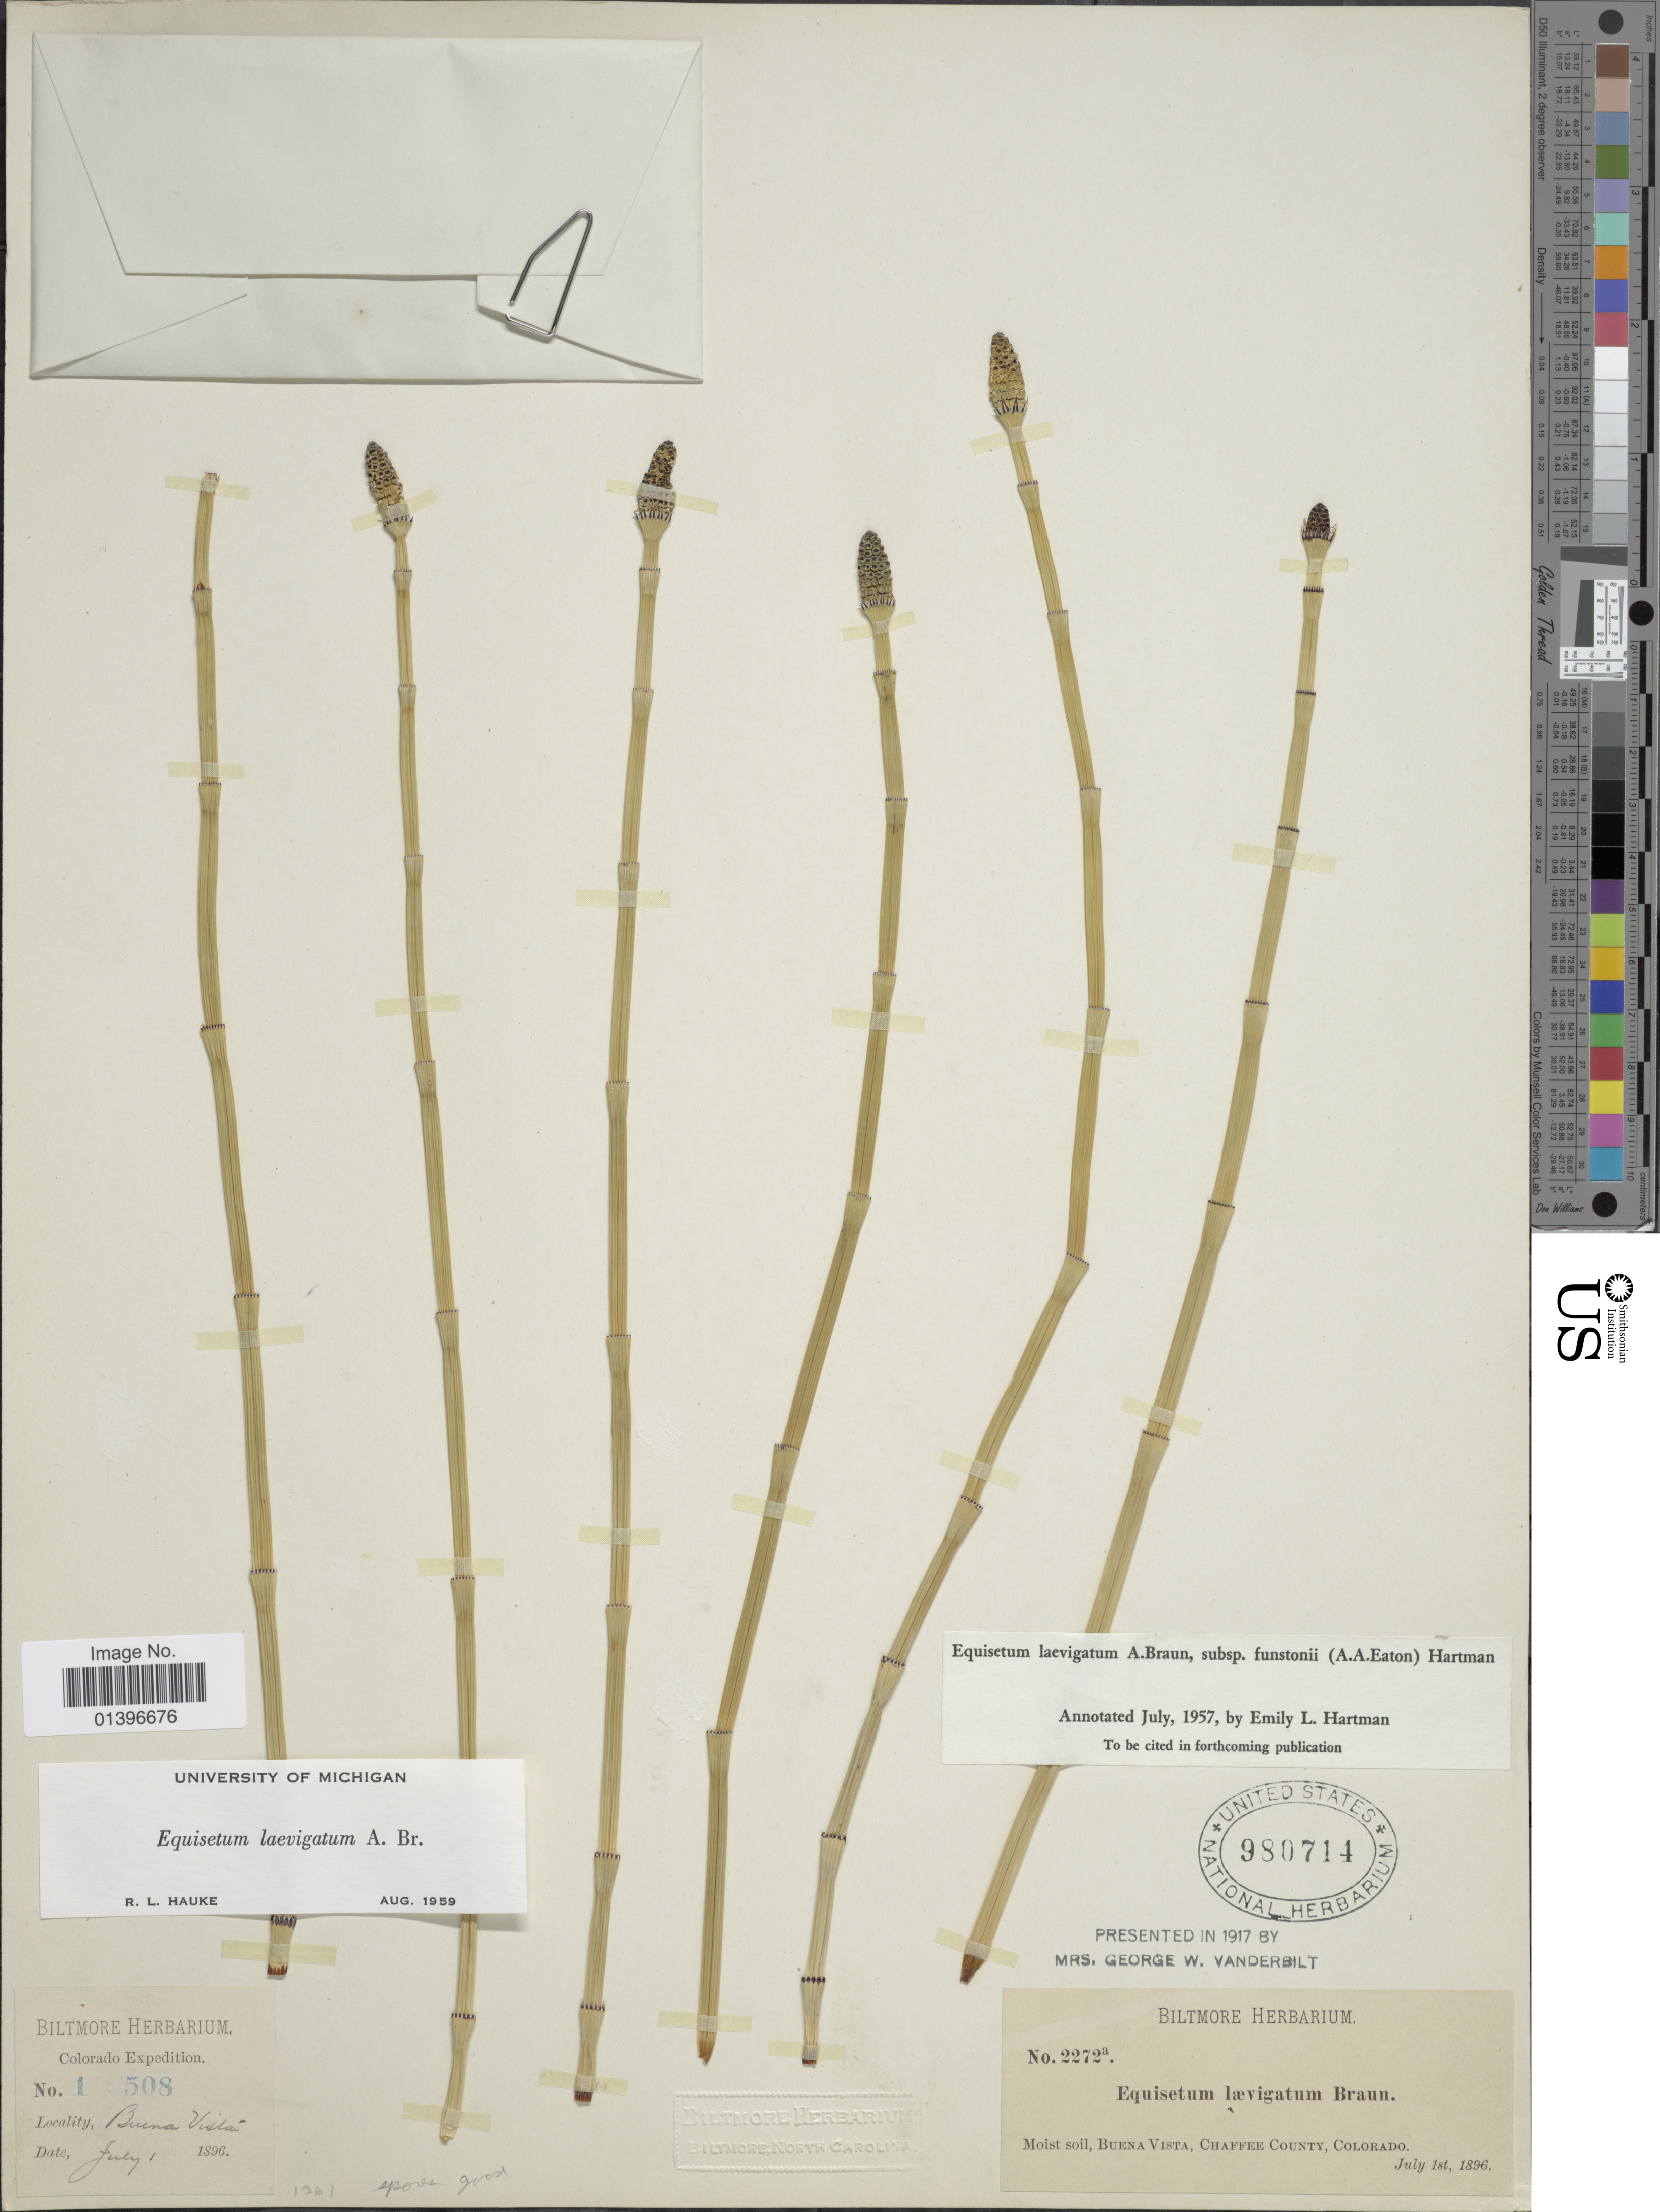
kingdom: Plantae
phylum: Tracheophyta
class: Polypodiopsida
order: Equisetales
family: Equisetaceae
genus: Equisetum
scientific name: Equisetum laevigatum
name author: A. Braun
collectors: ex herb. Biltmore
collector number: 2272a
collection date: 1896-07-01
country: United States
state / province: Colorado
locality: Moist soil, Buena Vista, Chaffee County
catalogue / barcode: US 980714